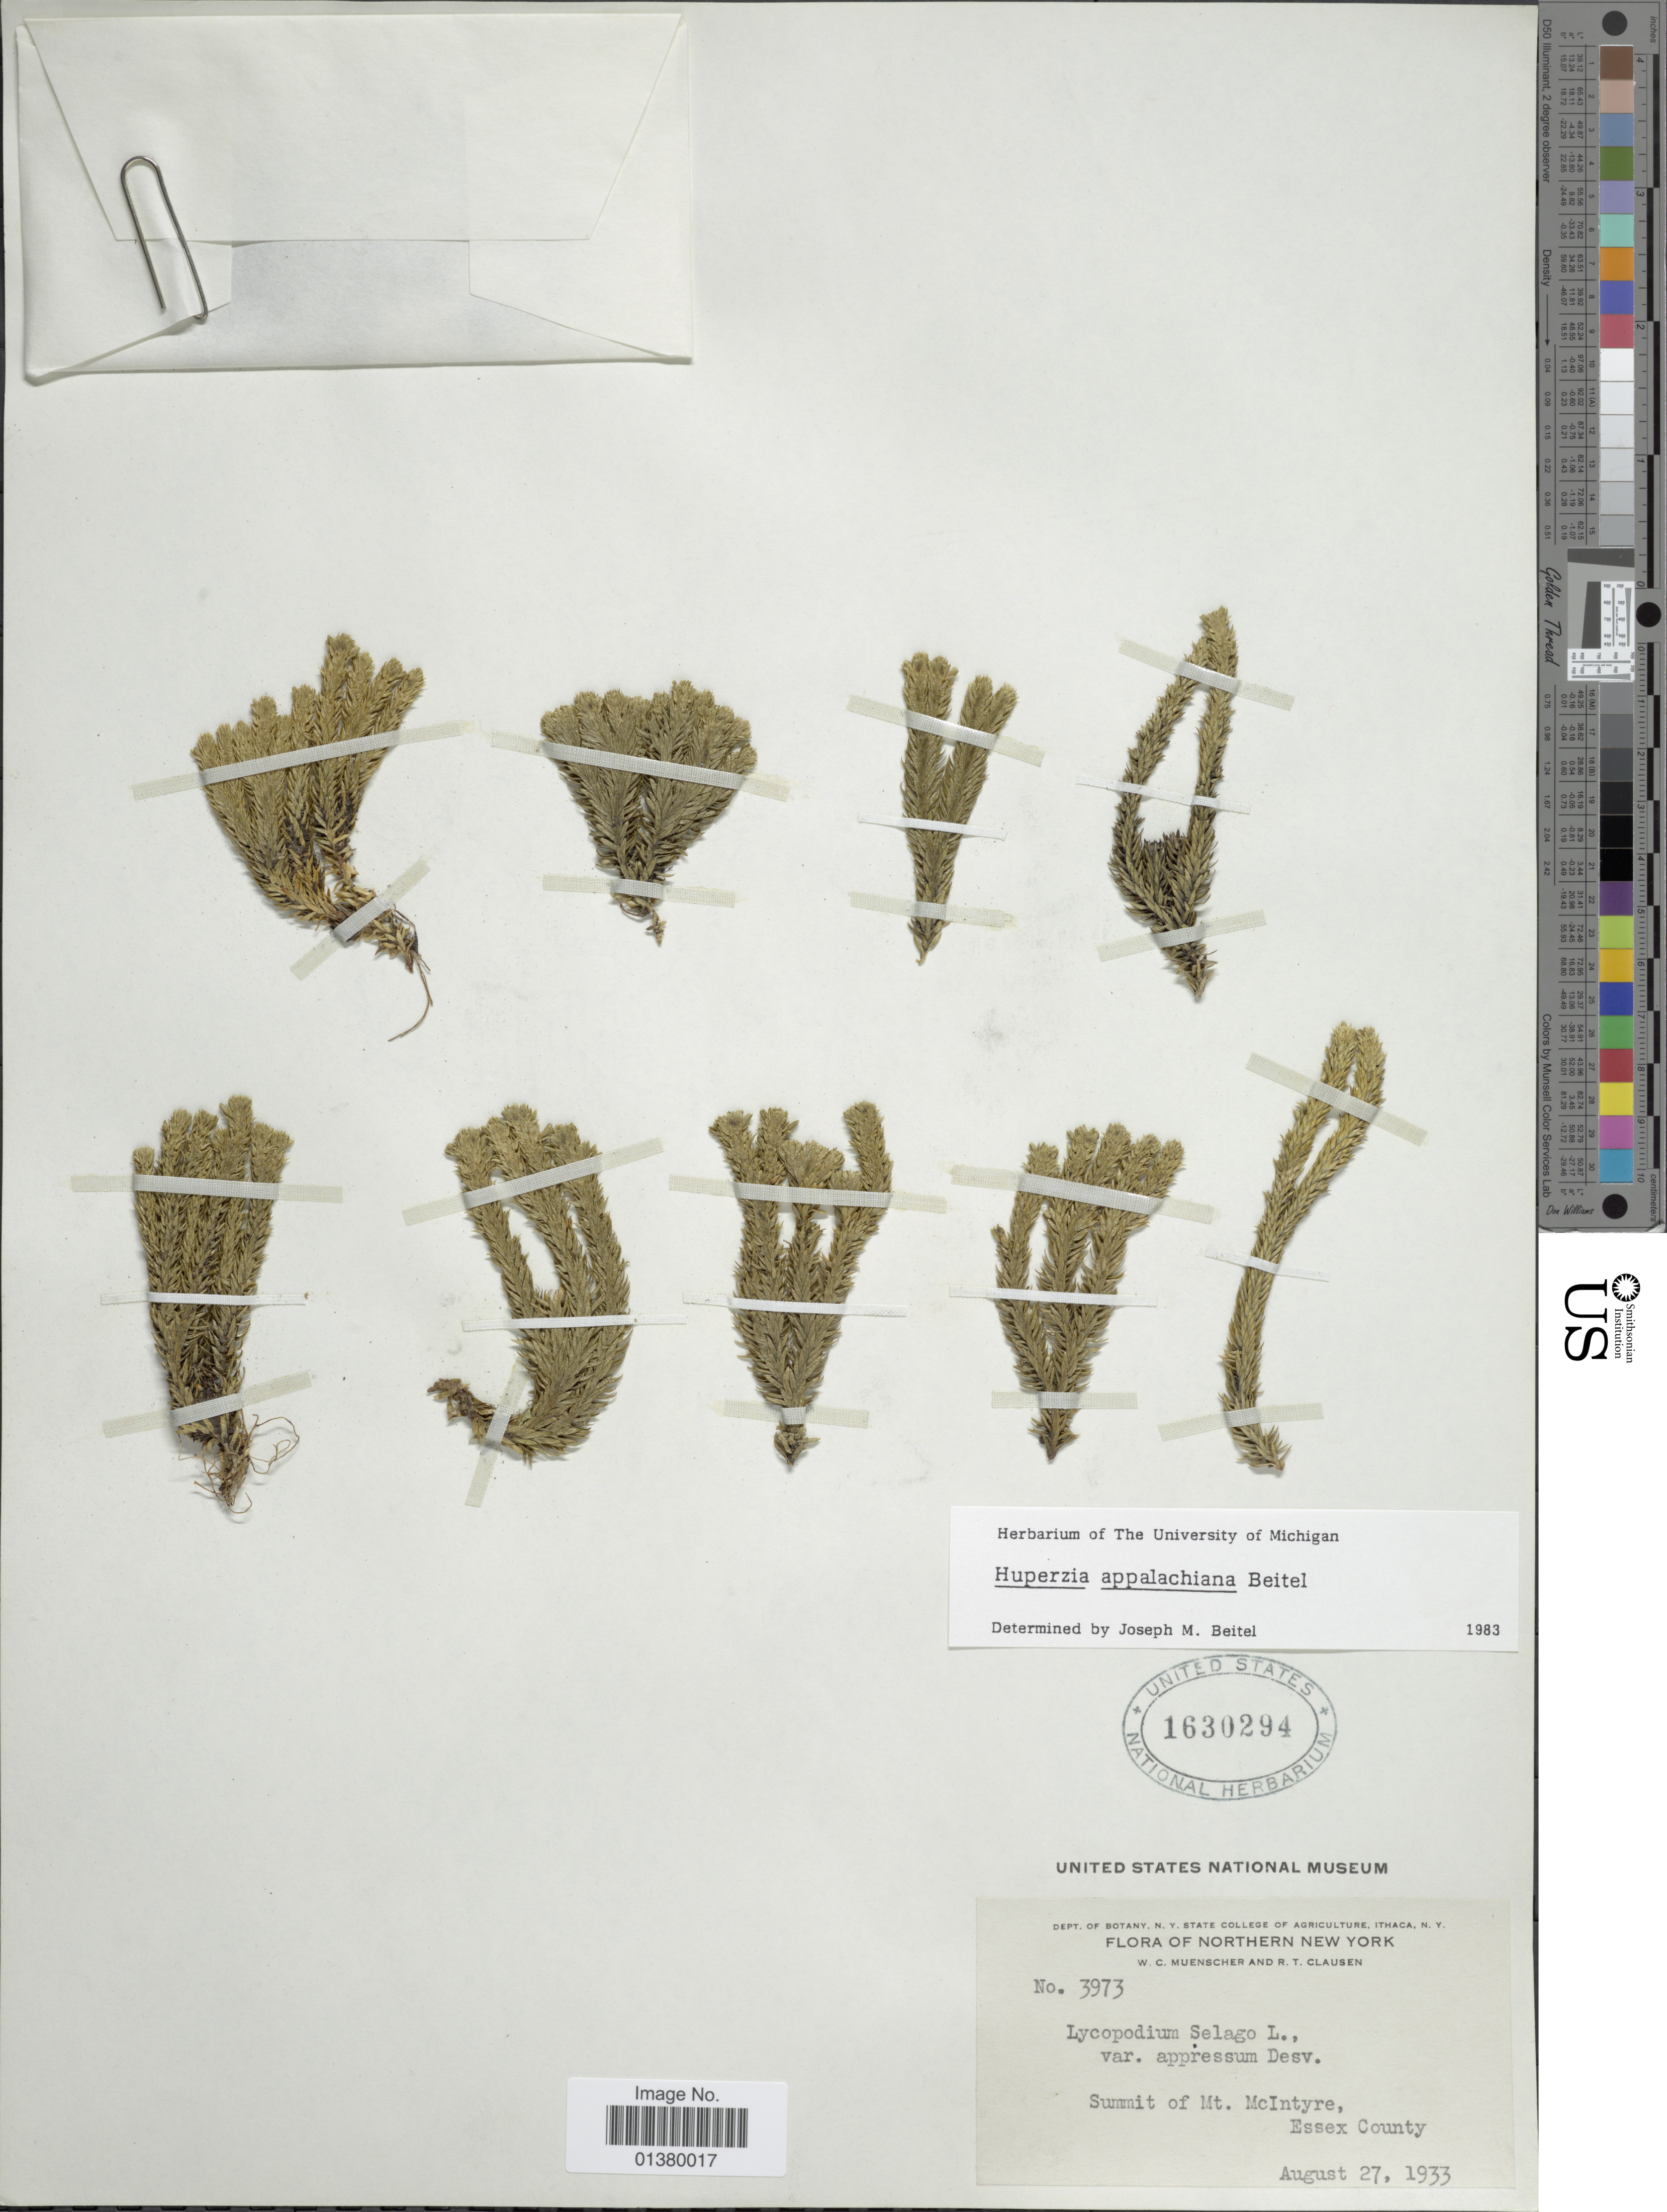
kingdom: Plantae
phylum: Tracheophyta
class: Lycopodiopsida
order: Lycopodiales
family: Lycopodiaceae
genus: Huperzia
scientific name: Huperzia appalachiana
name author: Beitel & Mickel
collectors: W. Muenscher & R. T. Clausen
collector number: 3973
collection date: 1933-08-27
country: United States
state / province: New York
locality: Northern New York, Summit of Mt McIntyre, Essex County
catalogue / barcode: US 1630294